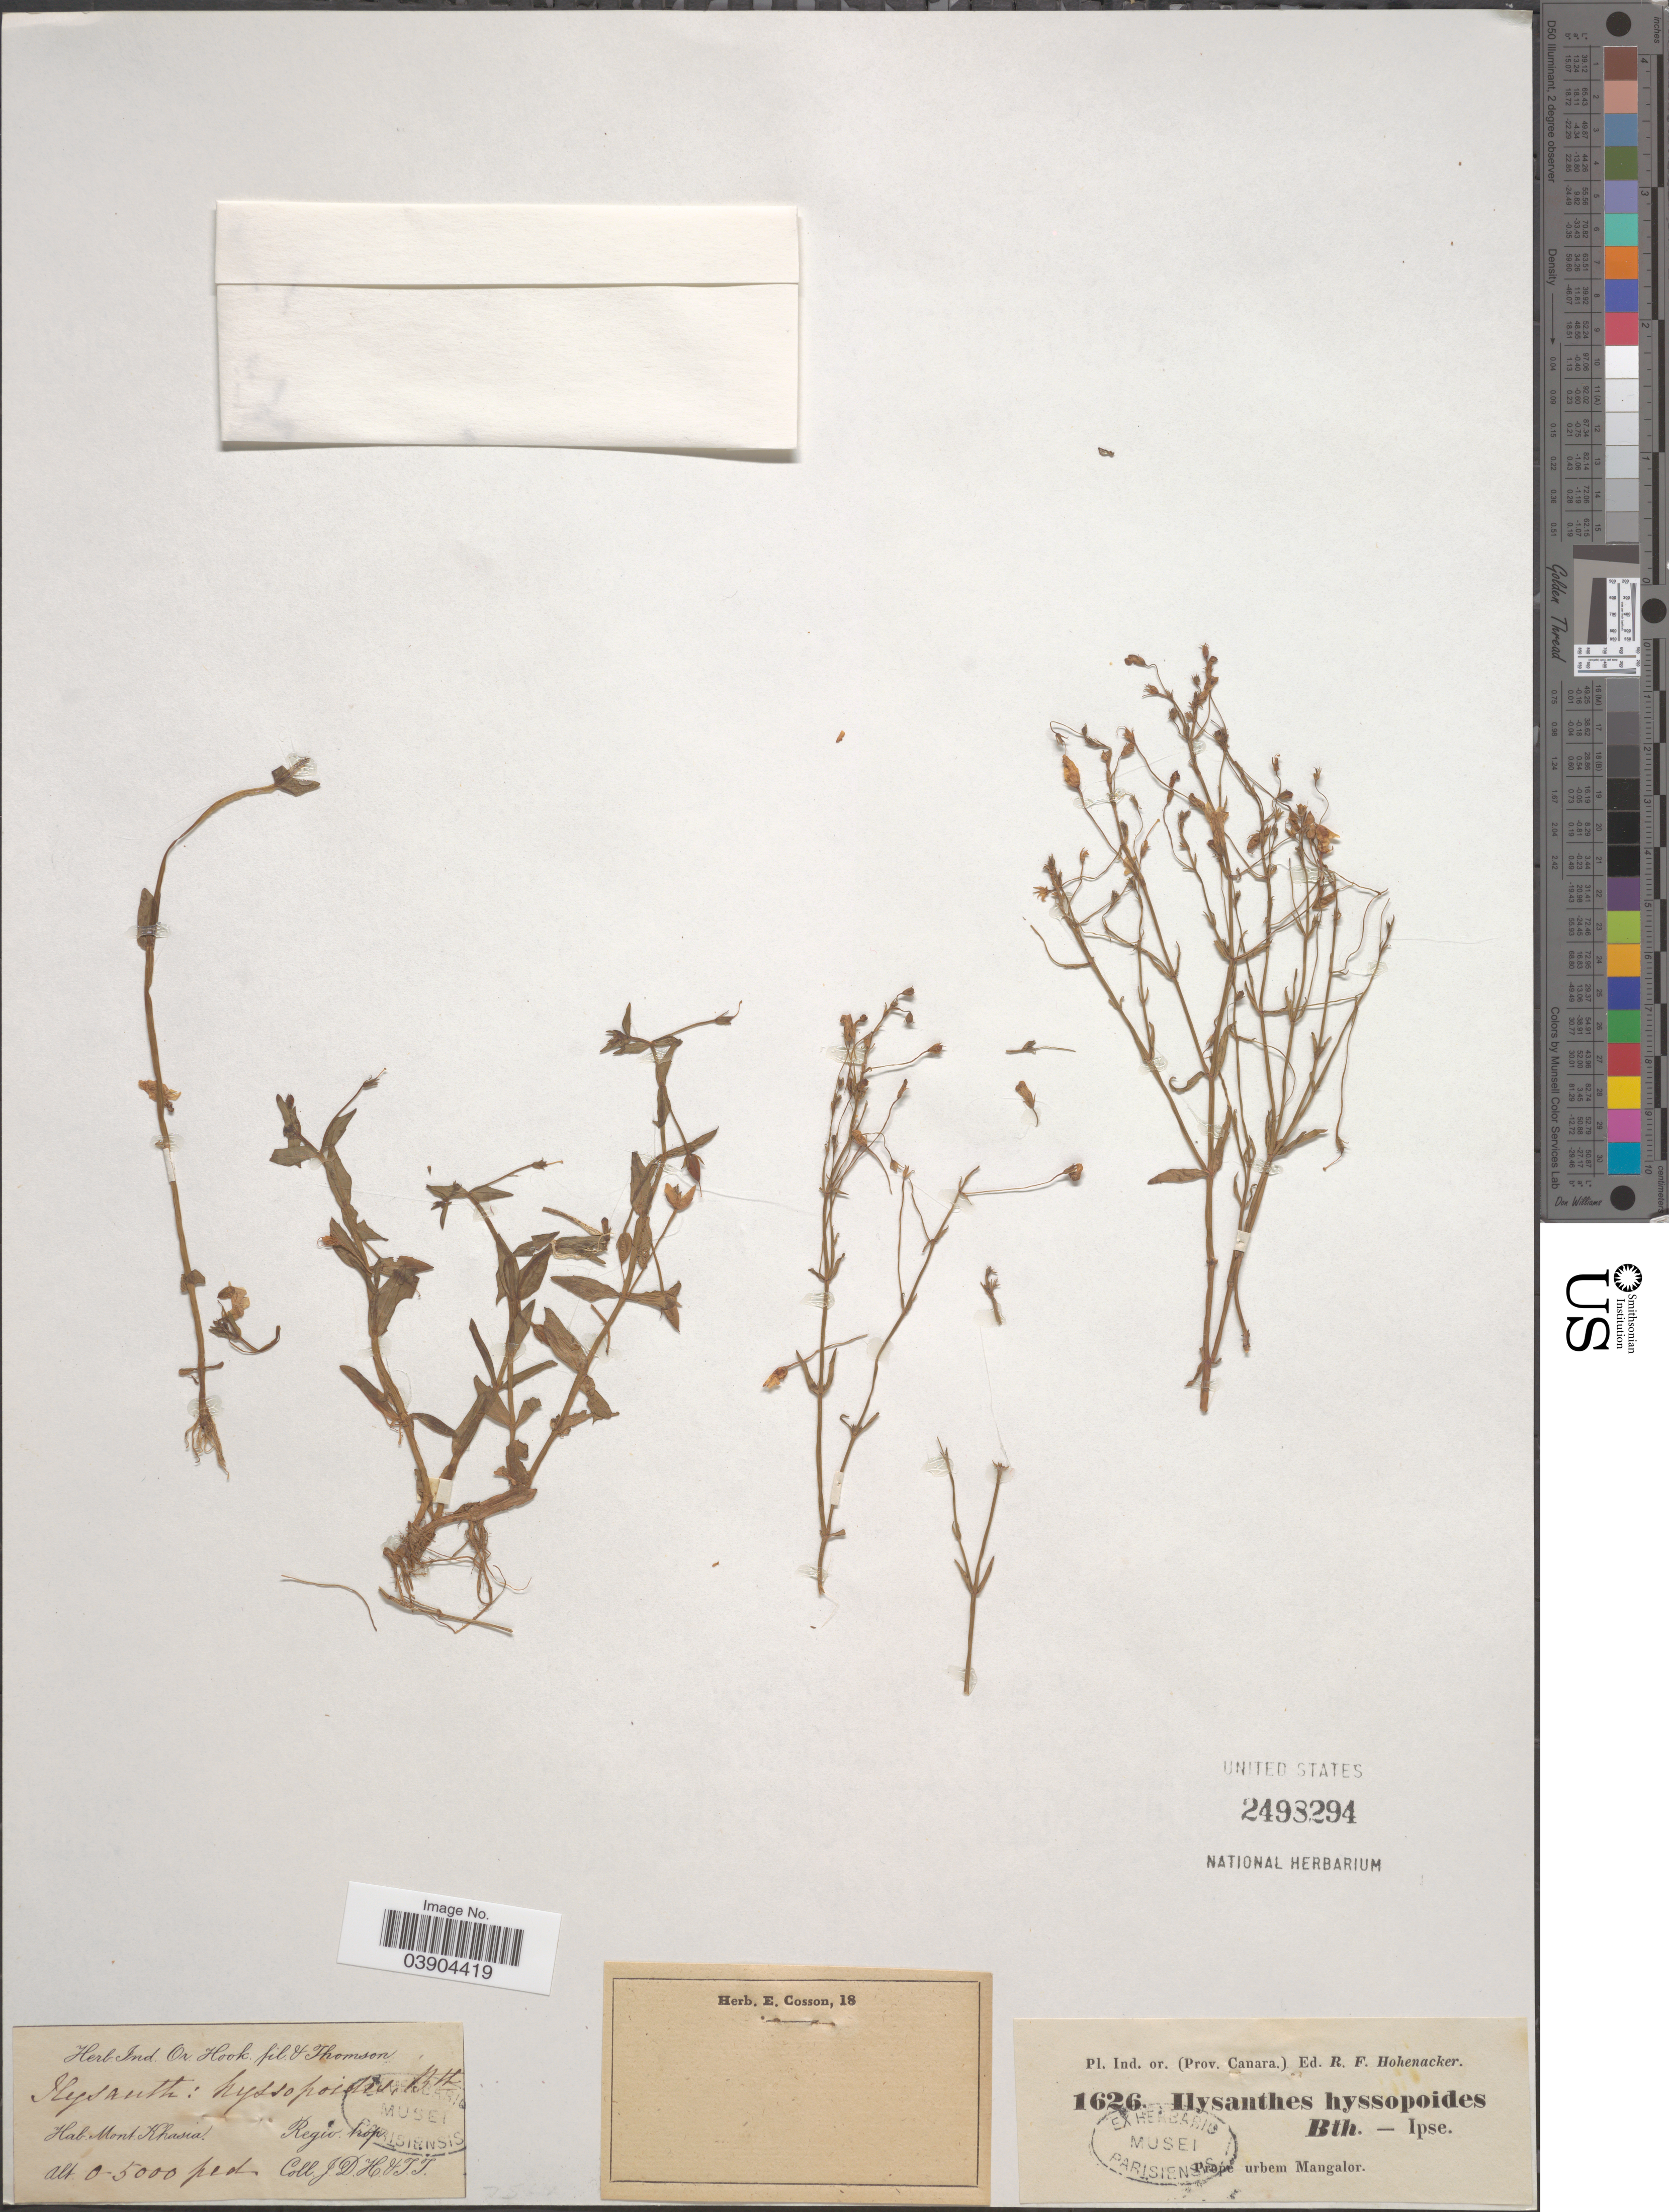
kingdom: Plantae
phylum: Tracheophyta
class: Magnoliopsida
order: Lamiales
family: Linderniaceae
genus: Lindernia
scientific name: Lindernia hyssopioides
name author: (L.) Haines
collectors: J. D. Hooker & T. Thomson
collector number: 1626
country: India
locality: Ind. Or. Mont Khasia. Regio trop. Pl. Ind. or. (Prov. Canara). Prope urbem Mangalor.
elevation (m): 0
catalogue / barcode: US 2498294